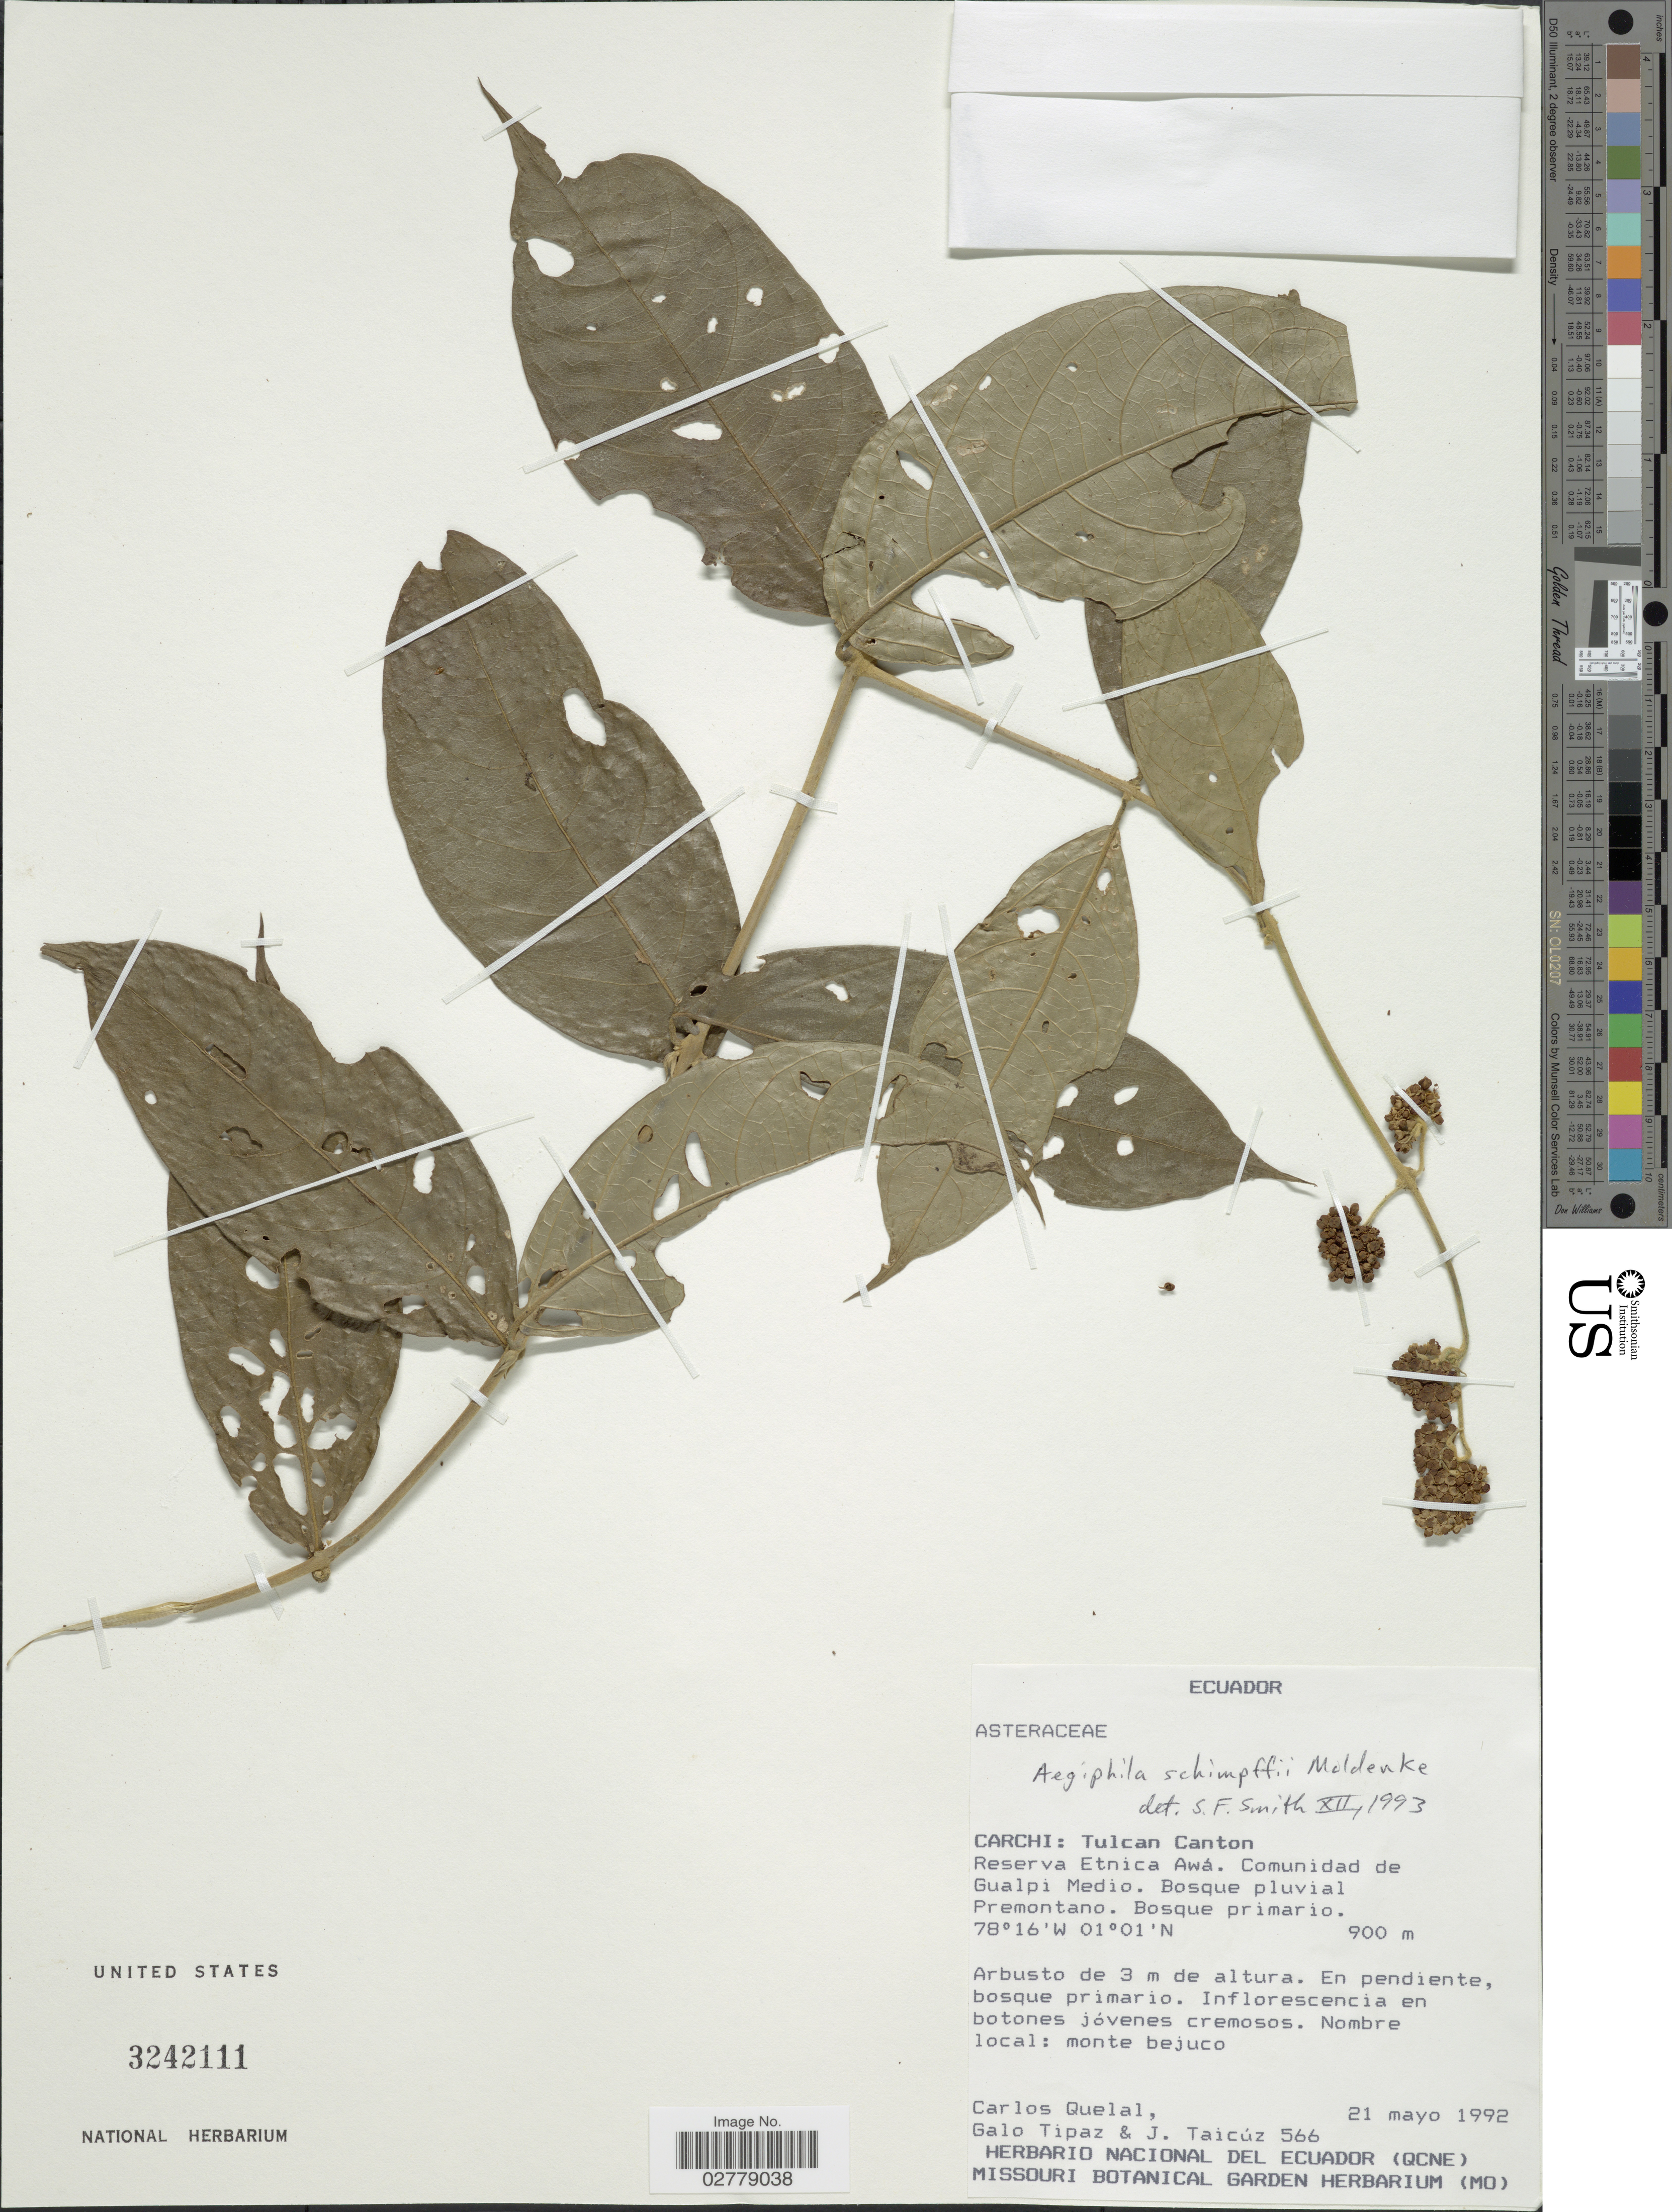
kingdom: Plantae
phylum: Tracheophyta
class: Magnoliopsida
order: Lamiales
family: Lamiaceae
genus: Aegiphila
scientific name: Aegiphila schimpffii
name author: Moldenke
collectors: C. Quelal, G. Tipaz & J. Taicuz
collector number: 566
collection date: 1992-05-21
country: Ecuador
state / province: Carchi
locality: Tulcan Canton, Reserva Etnica Awá, Comunidad de Gualpi Medio.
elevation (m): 900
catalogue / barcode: US 3242111